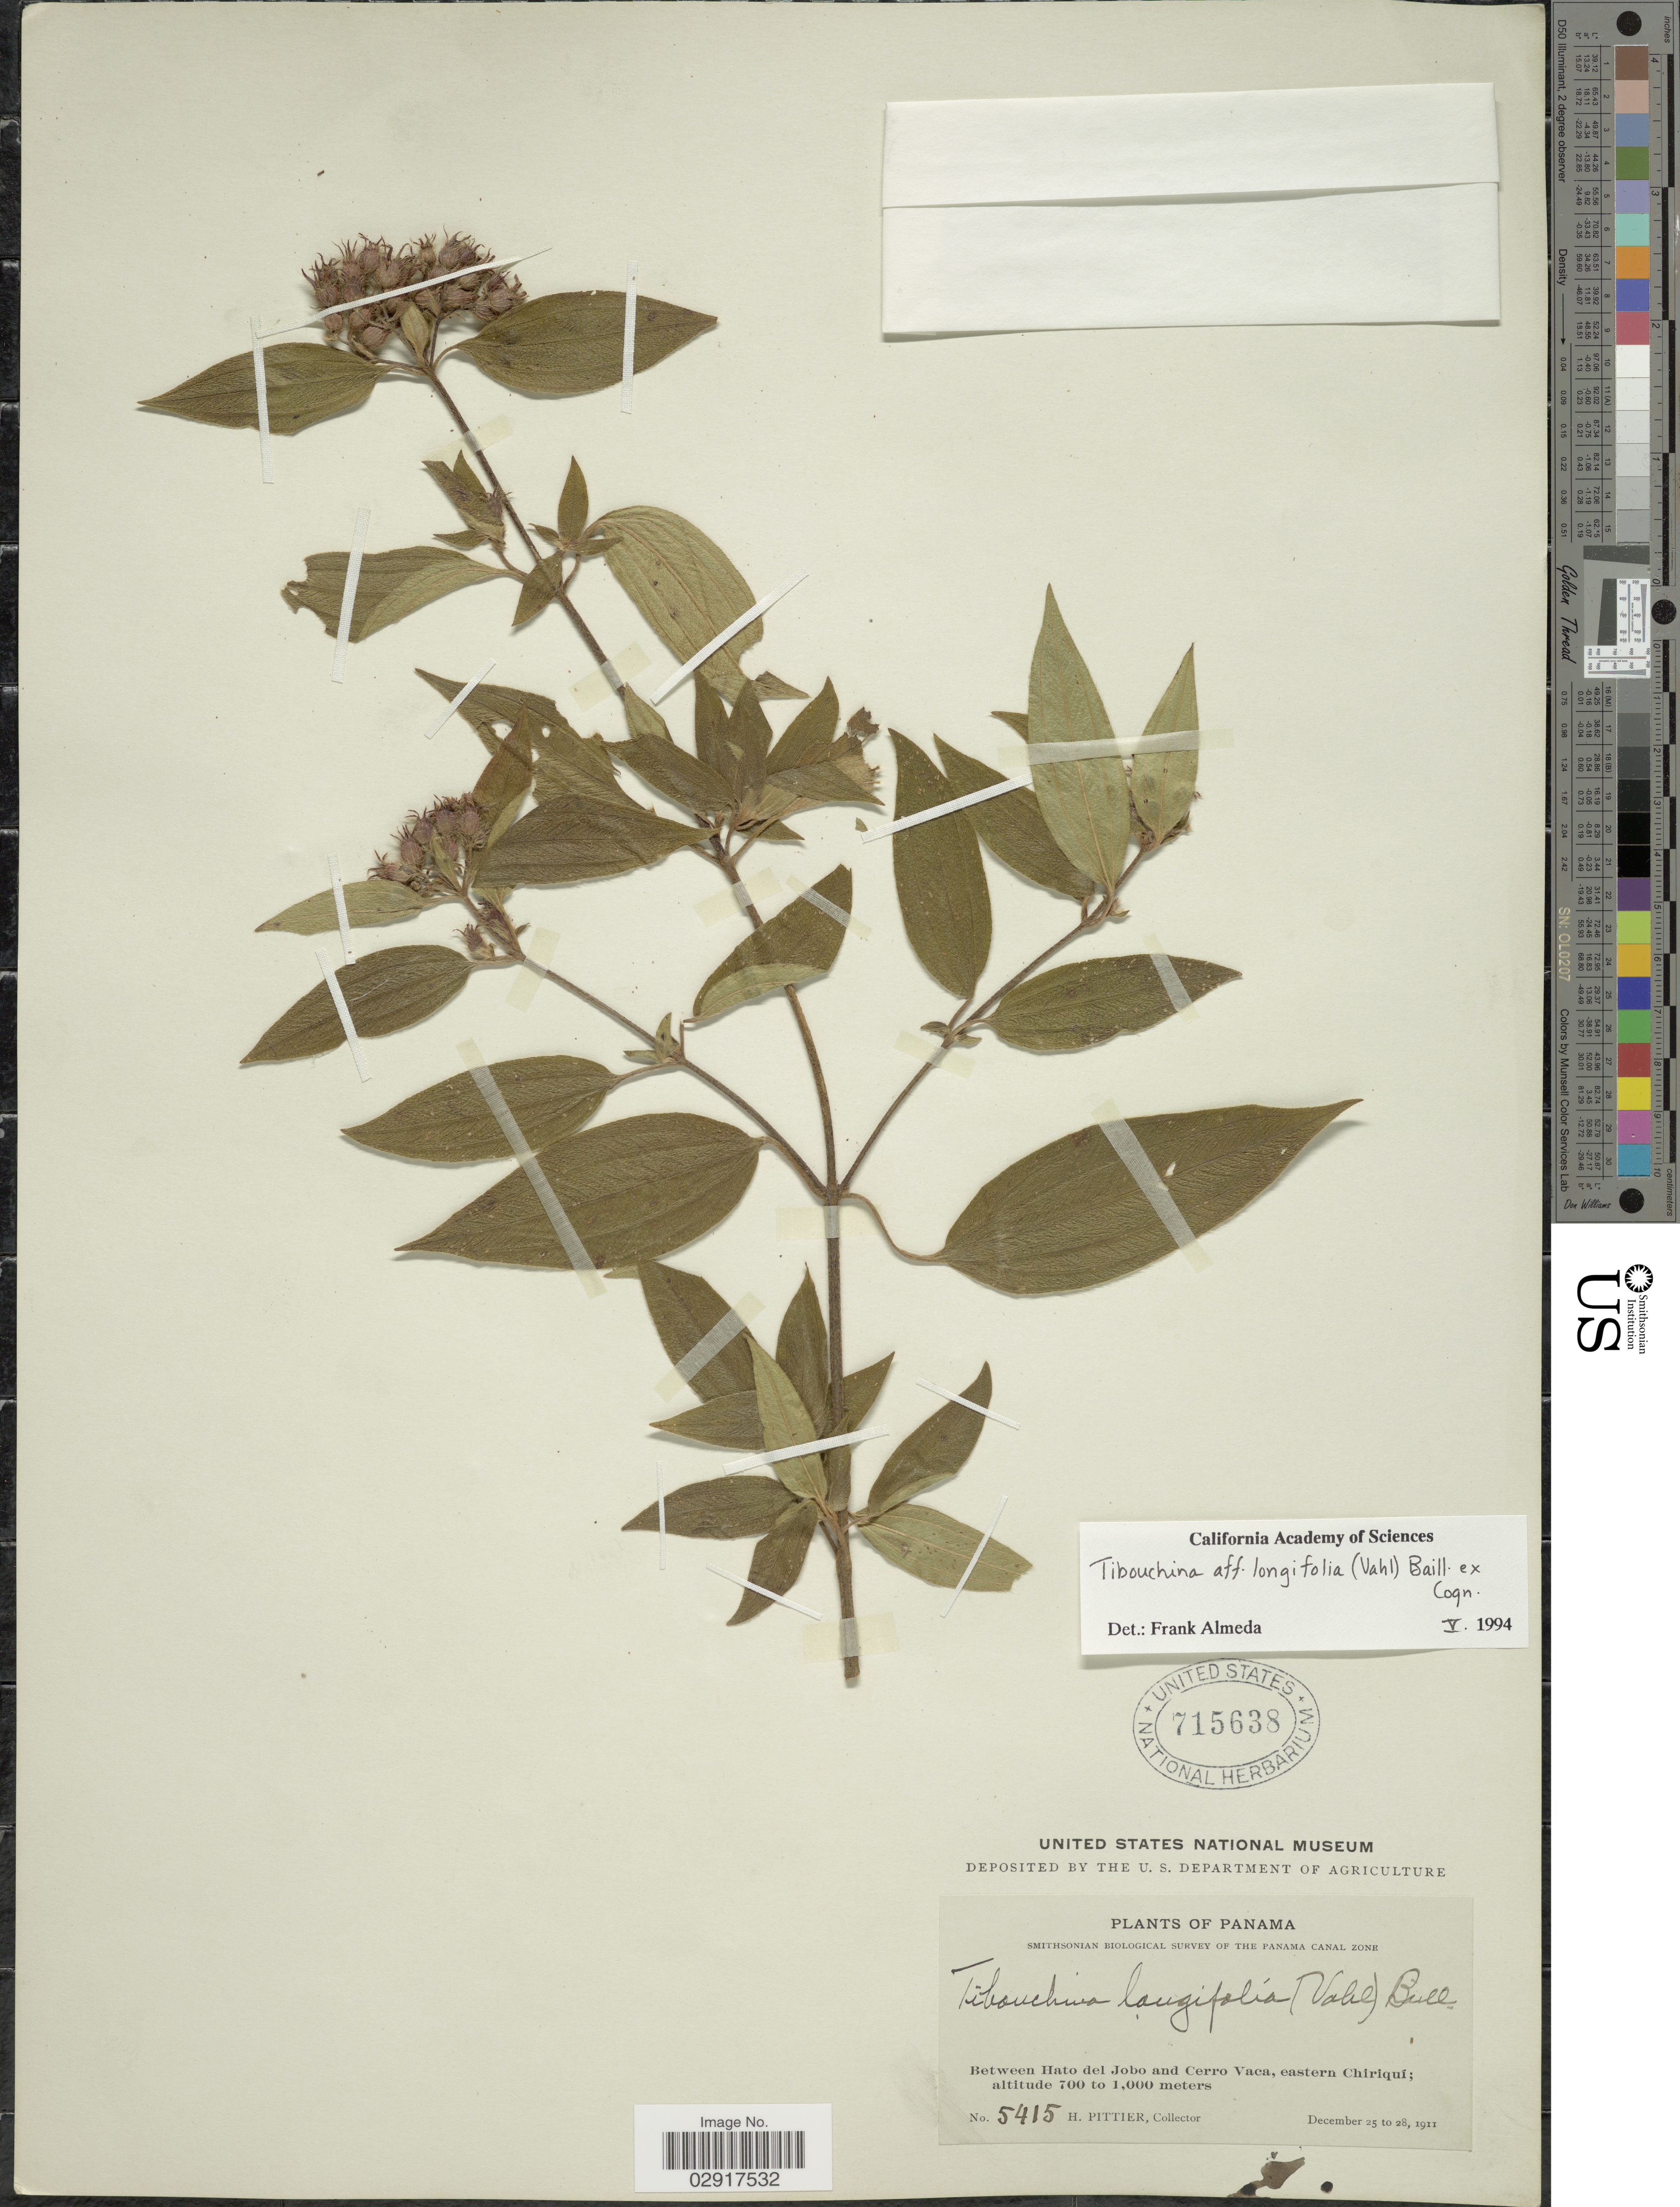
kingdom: Plantae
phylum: Tracheophyta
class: Magnoliopsida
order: Myrtales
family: Melastomataceae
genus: Chaetogastra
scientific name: Chaetogastra longifolia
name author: (Vahl) DC.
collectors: H. F. Pittier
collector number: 5415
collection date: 1911-12-25/1911-12-28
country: Panama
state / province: Chiriqui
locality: Between Hato del Jobo and Cerro Vaca, eastern Chiriqui.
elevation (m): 700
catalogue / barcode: US 715638